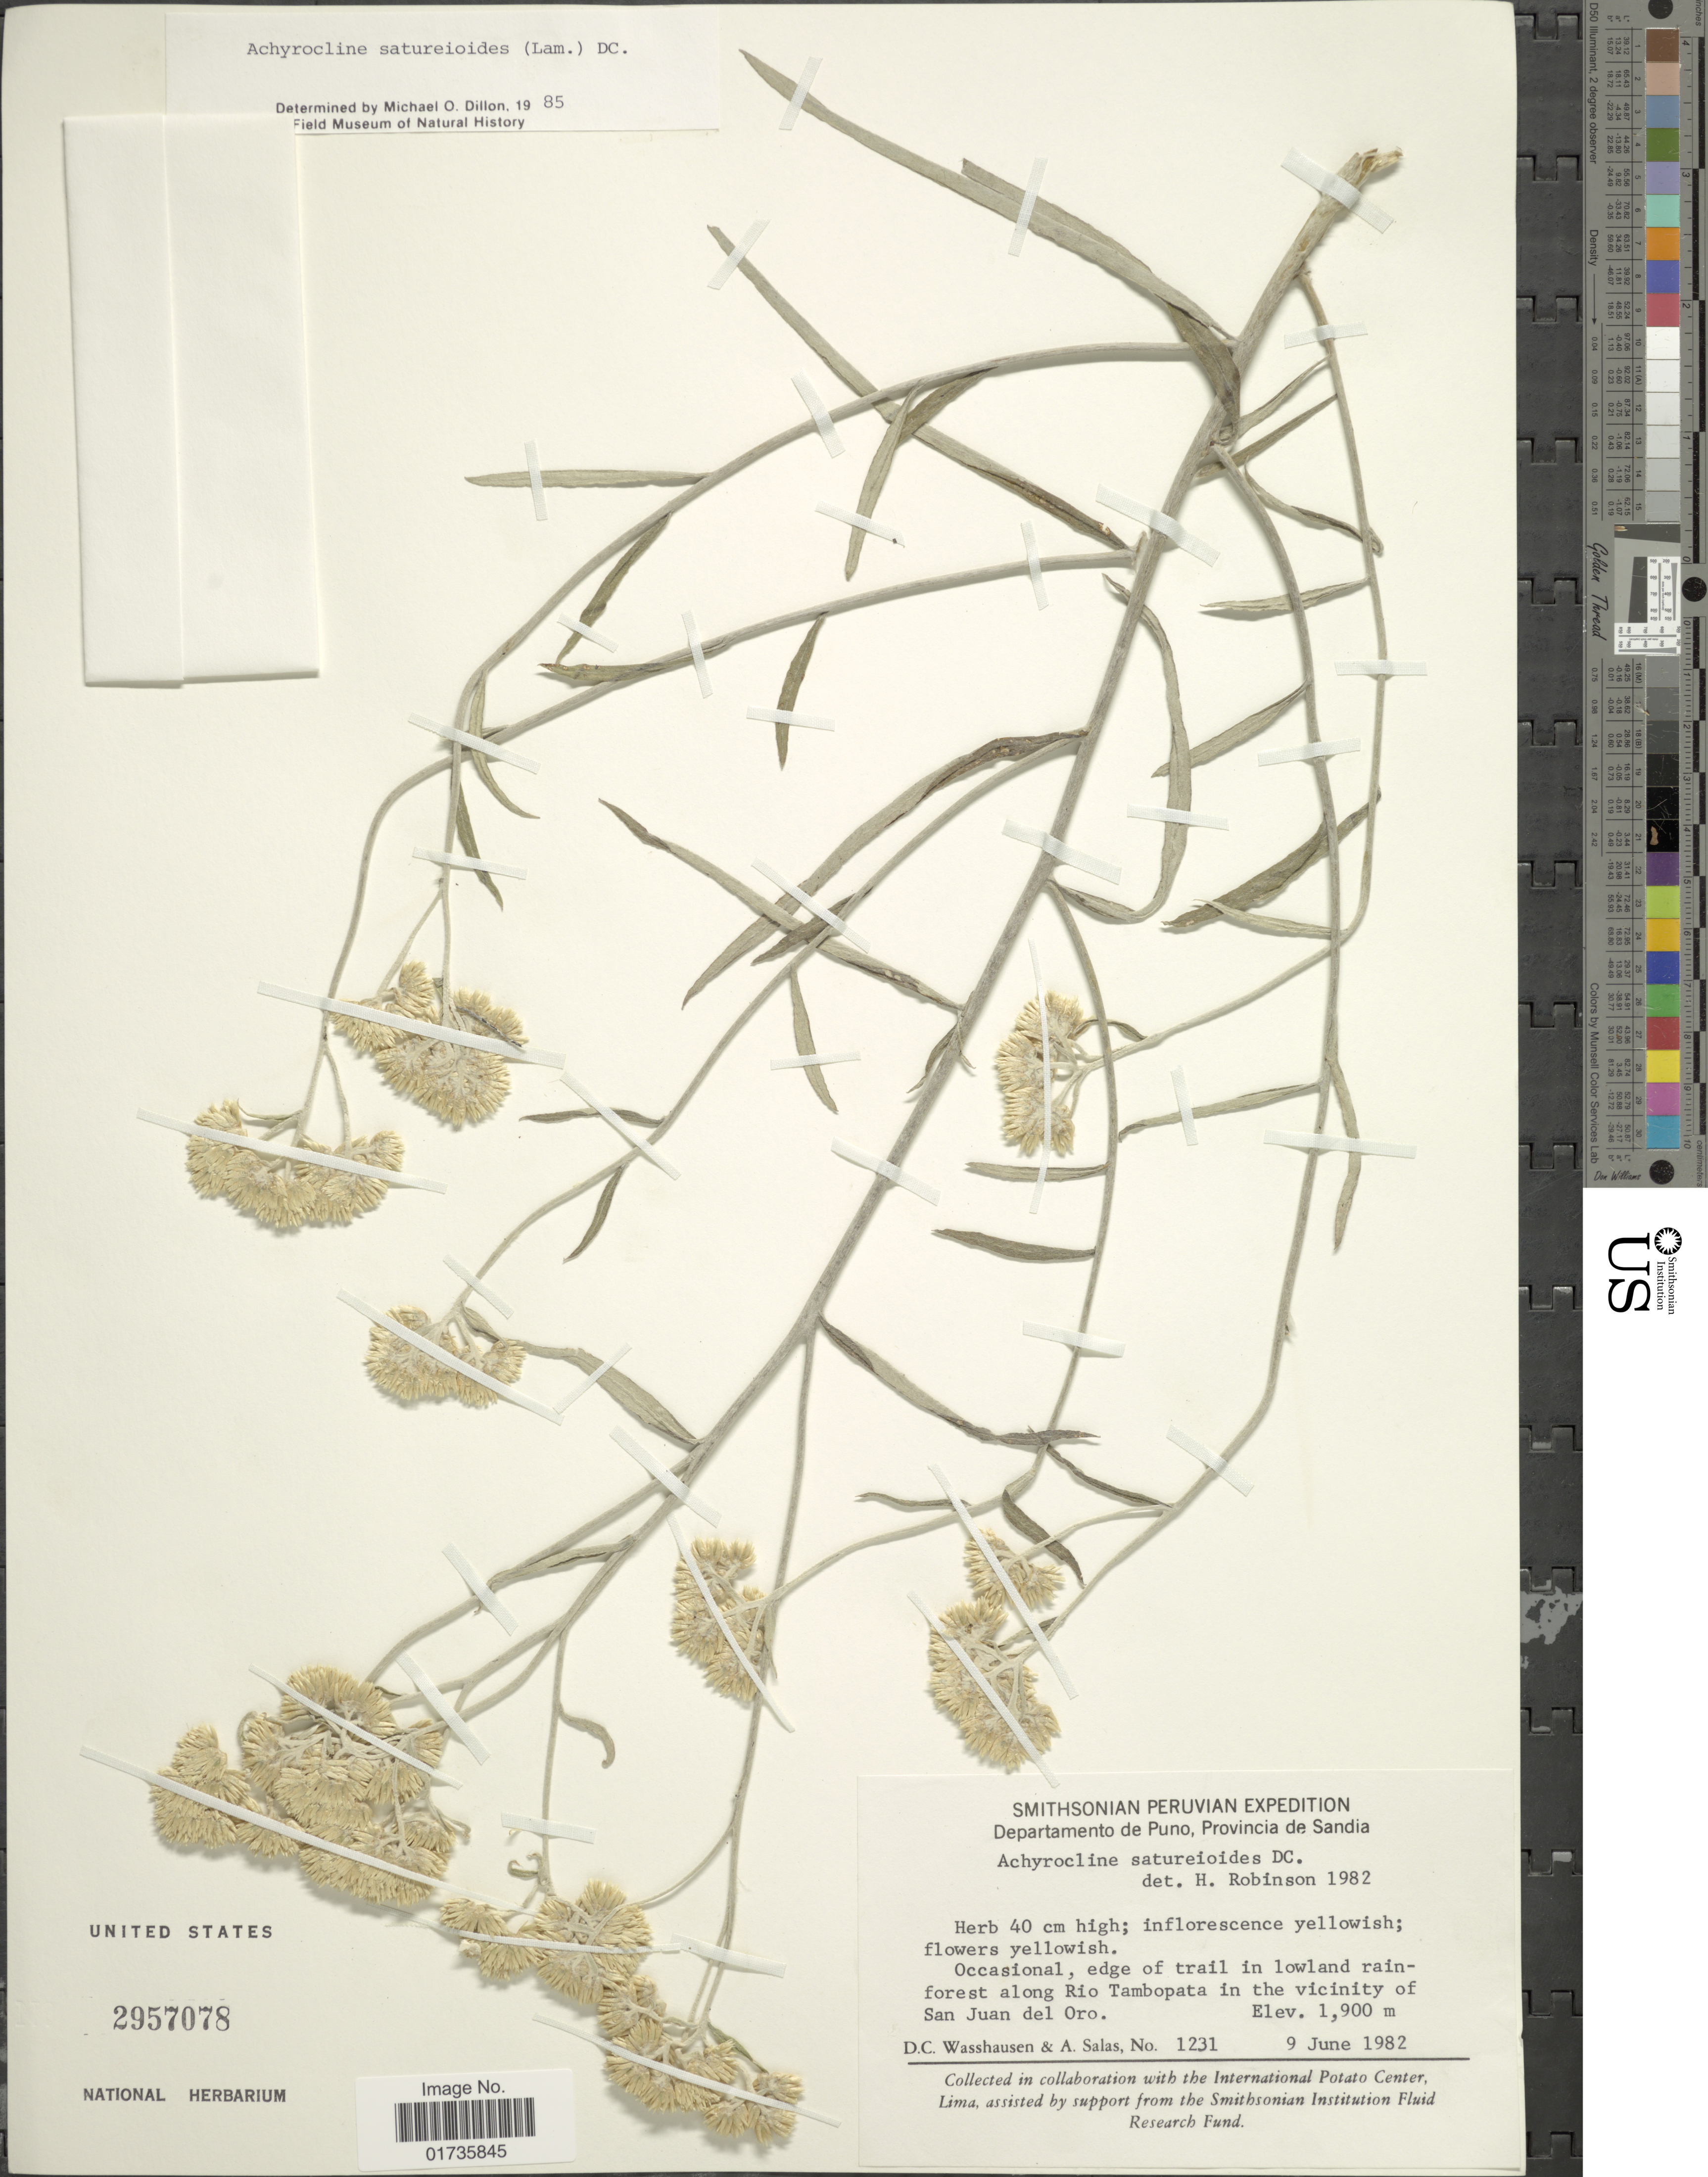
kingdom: Plantae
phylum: Tracheophyta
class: Magnoliopsida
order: Asterales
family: Asteraceae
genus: Achyrocline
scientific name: Achyrocline satureioides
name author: (Lam.) DC.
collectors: D. C. Wasshausen & A. Salas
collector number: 1231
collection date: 1982-06-09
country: Peru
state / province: Puno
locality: Departamento de Puno, Provincia de Sandia, Occasional, edge of trail in lowland rainforest along Rio Tambopata in the vicinity of San Juan del Oro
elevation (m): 1900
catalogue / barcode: US 2957078